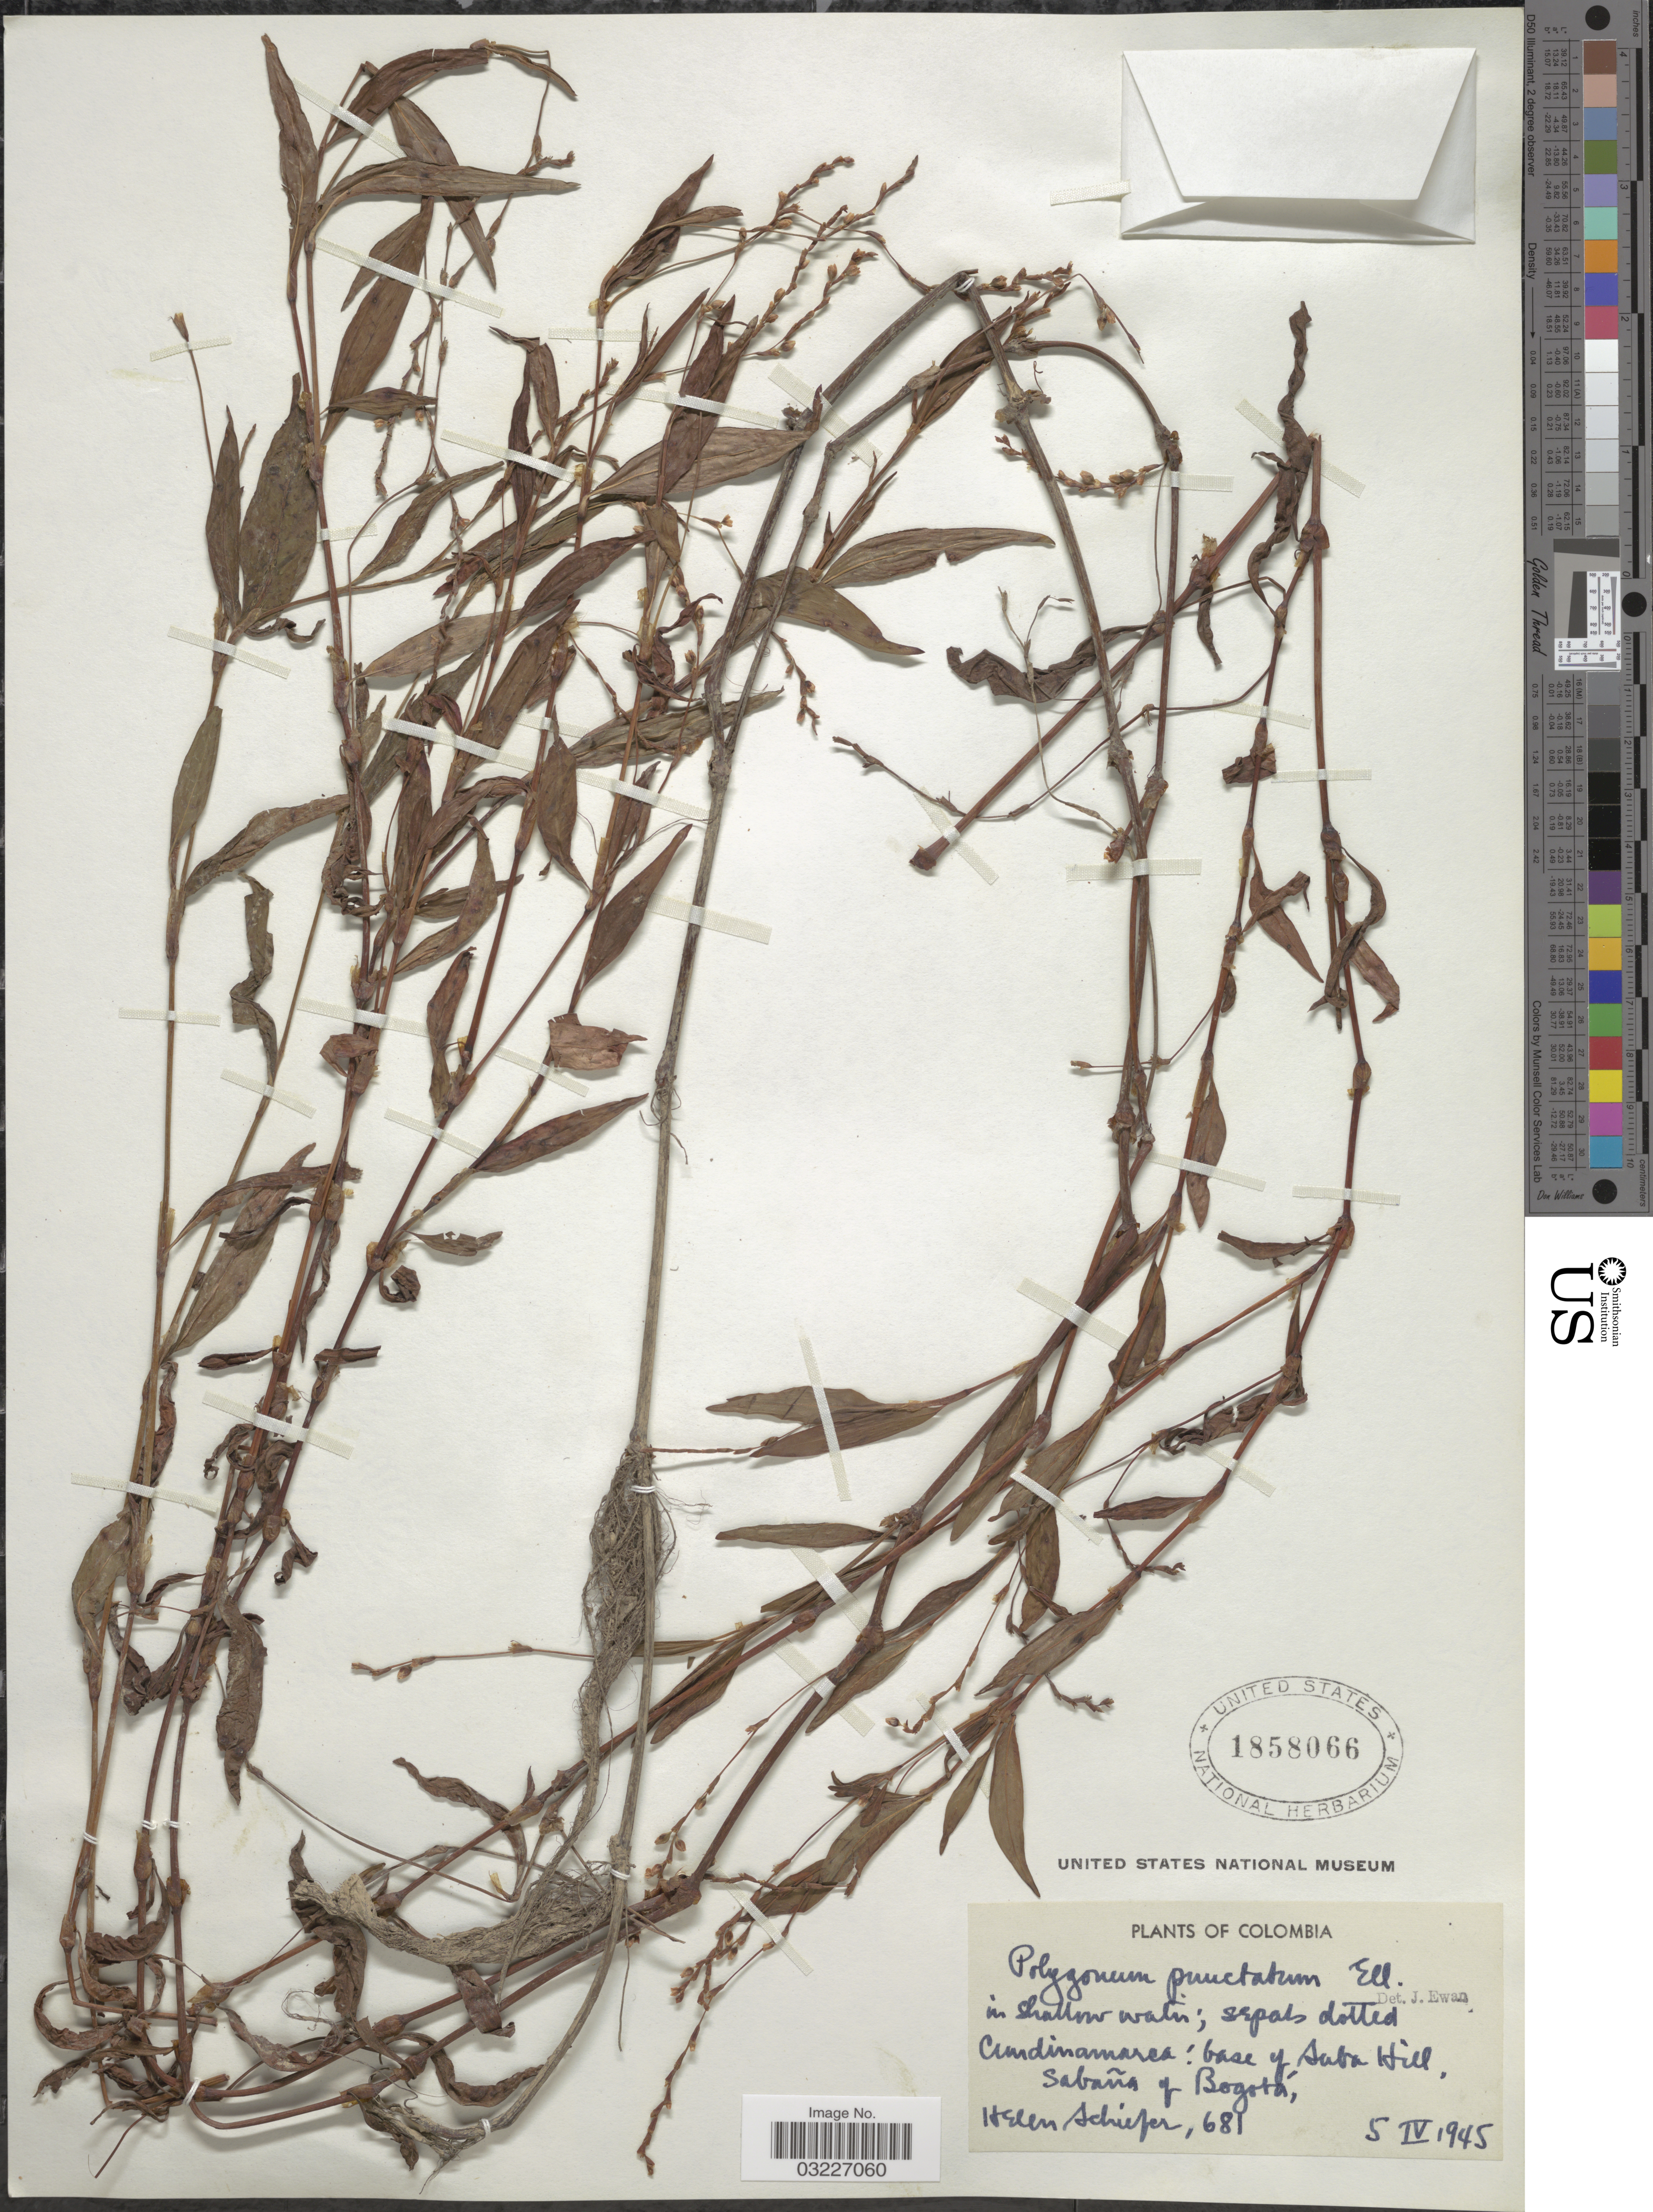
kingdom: Plantae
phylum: Tracheophyta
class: Magnoliopsida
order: Caryophyllales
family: Polygonaceae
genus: Polygonum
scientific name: Polygonum opelousanum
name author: Riddell ex Small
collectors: H. Schiefer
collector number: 681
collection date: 1945-04-05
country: Colombia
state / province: Cundinamarca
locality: Base of Suba Hill, sabaña of Bogotá.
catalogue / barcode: US 1858066